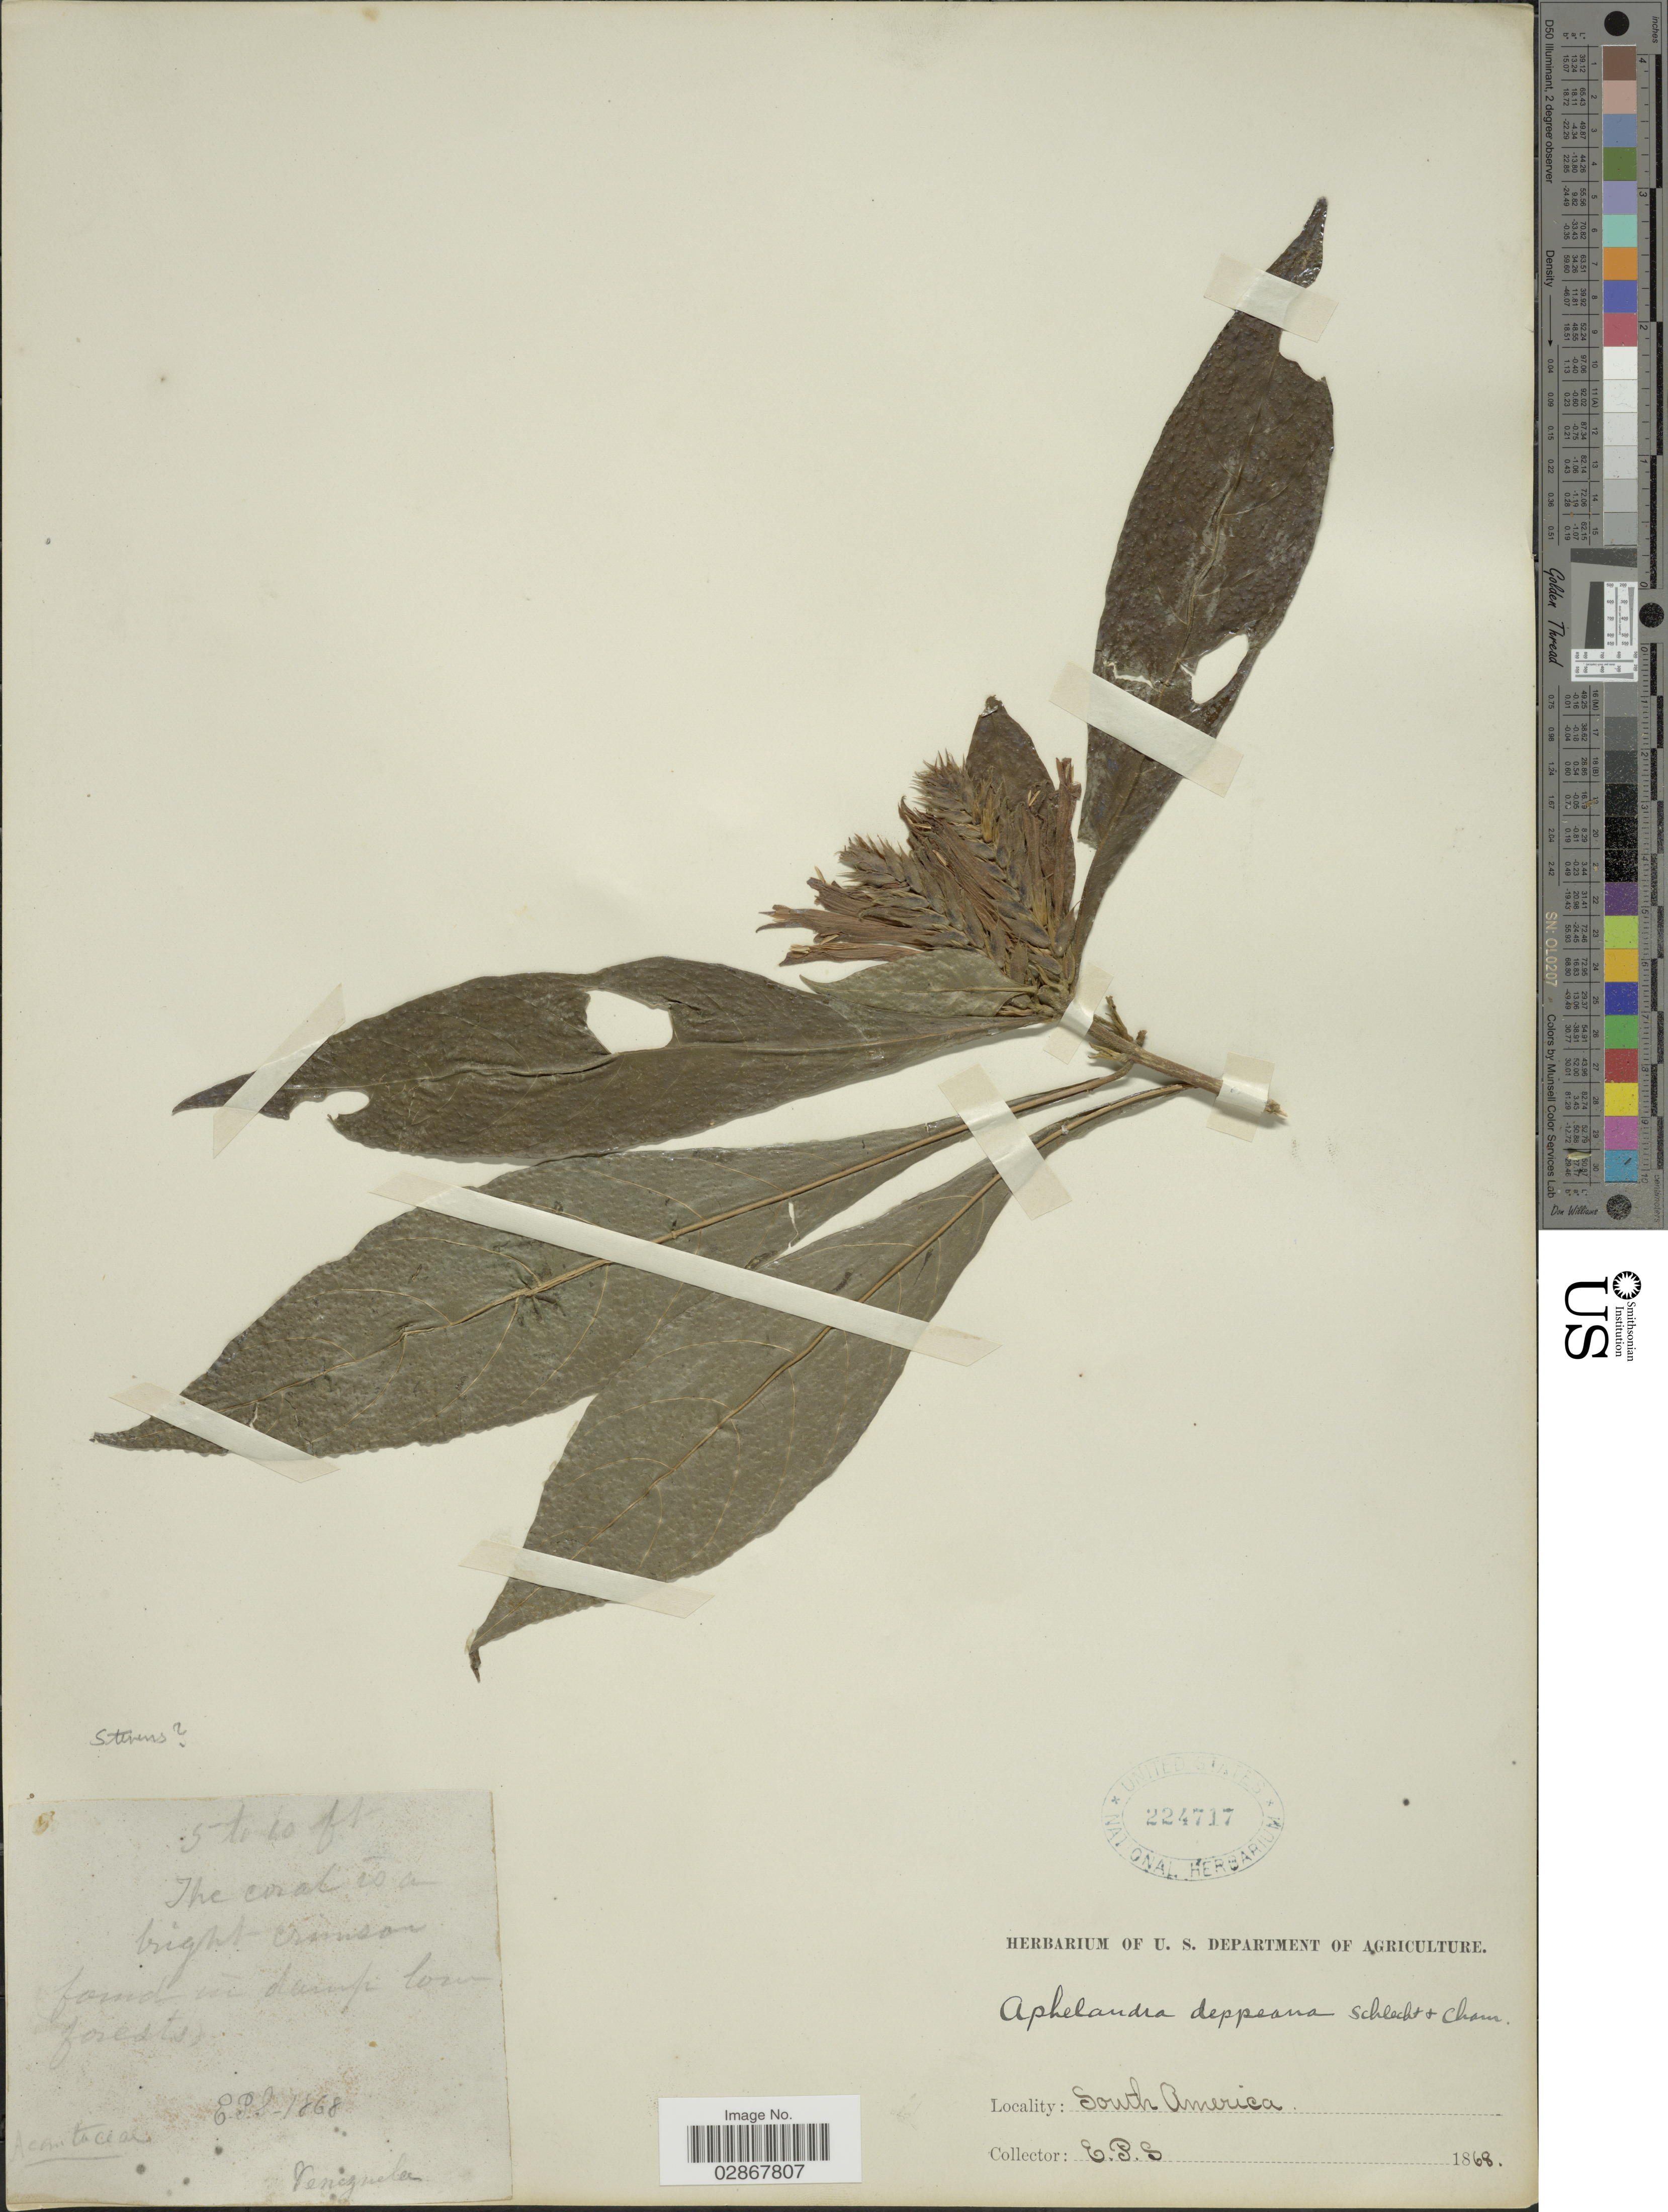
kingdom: Plantae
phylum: Tracheophyta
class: Magnoliopsida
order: Lamiales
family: Acanthaceae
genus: Aphelandra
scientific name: Aphelandra scabra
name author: (Vahl) Sm.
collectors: E. P. S.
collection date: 1868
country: Venezuela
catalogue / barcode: US 224717